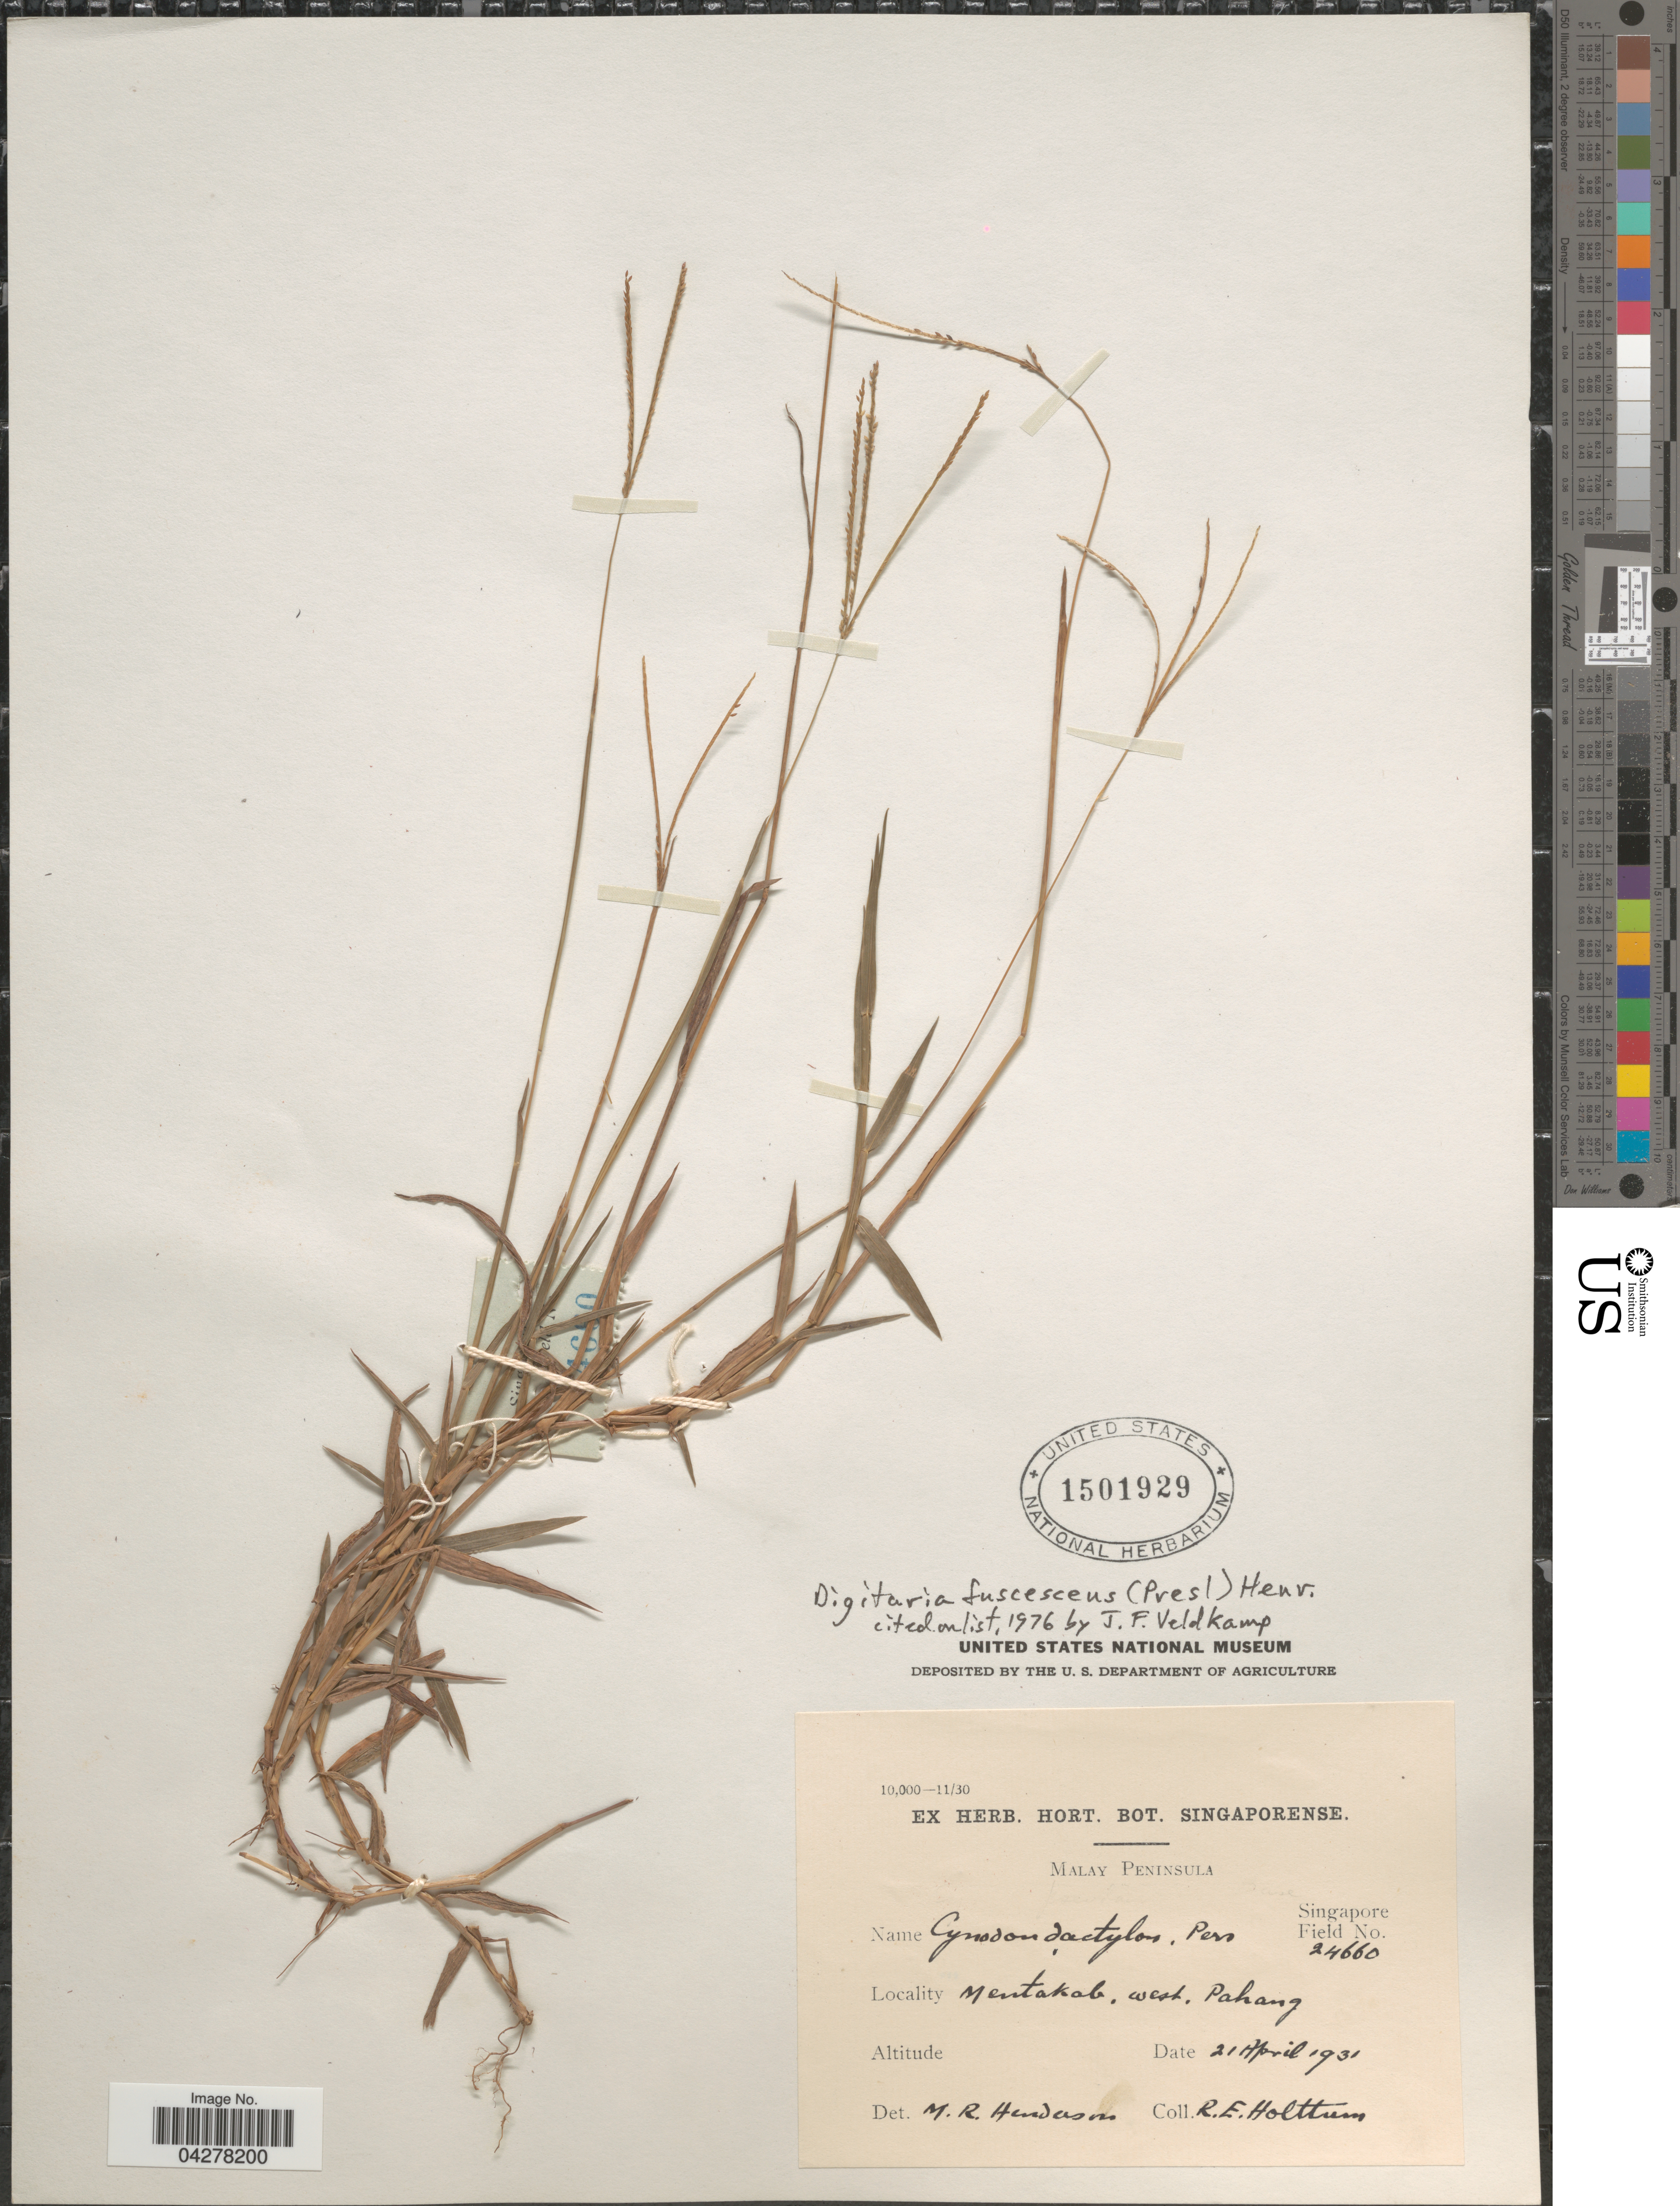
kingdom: Plantae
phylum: Tracheophyta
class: Liliopsida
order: Poales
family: Poaceae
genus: Digitaria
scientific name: Digitaria fuscescens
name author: (J. Presl) Henr.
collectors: R. E. Holttum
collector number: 24660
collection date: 1931-04-21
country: Malaysia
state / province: Pahang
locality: Malay Peninsula. Mentakob, west. Pahang.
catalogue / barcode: US 1501929